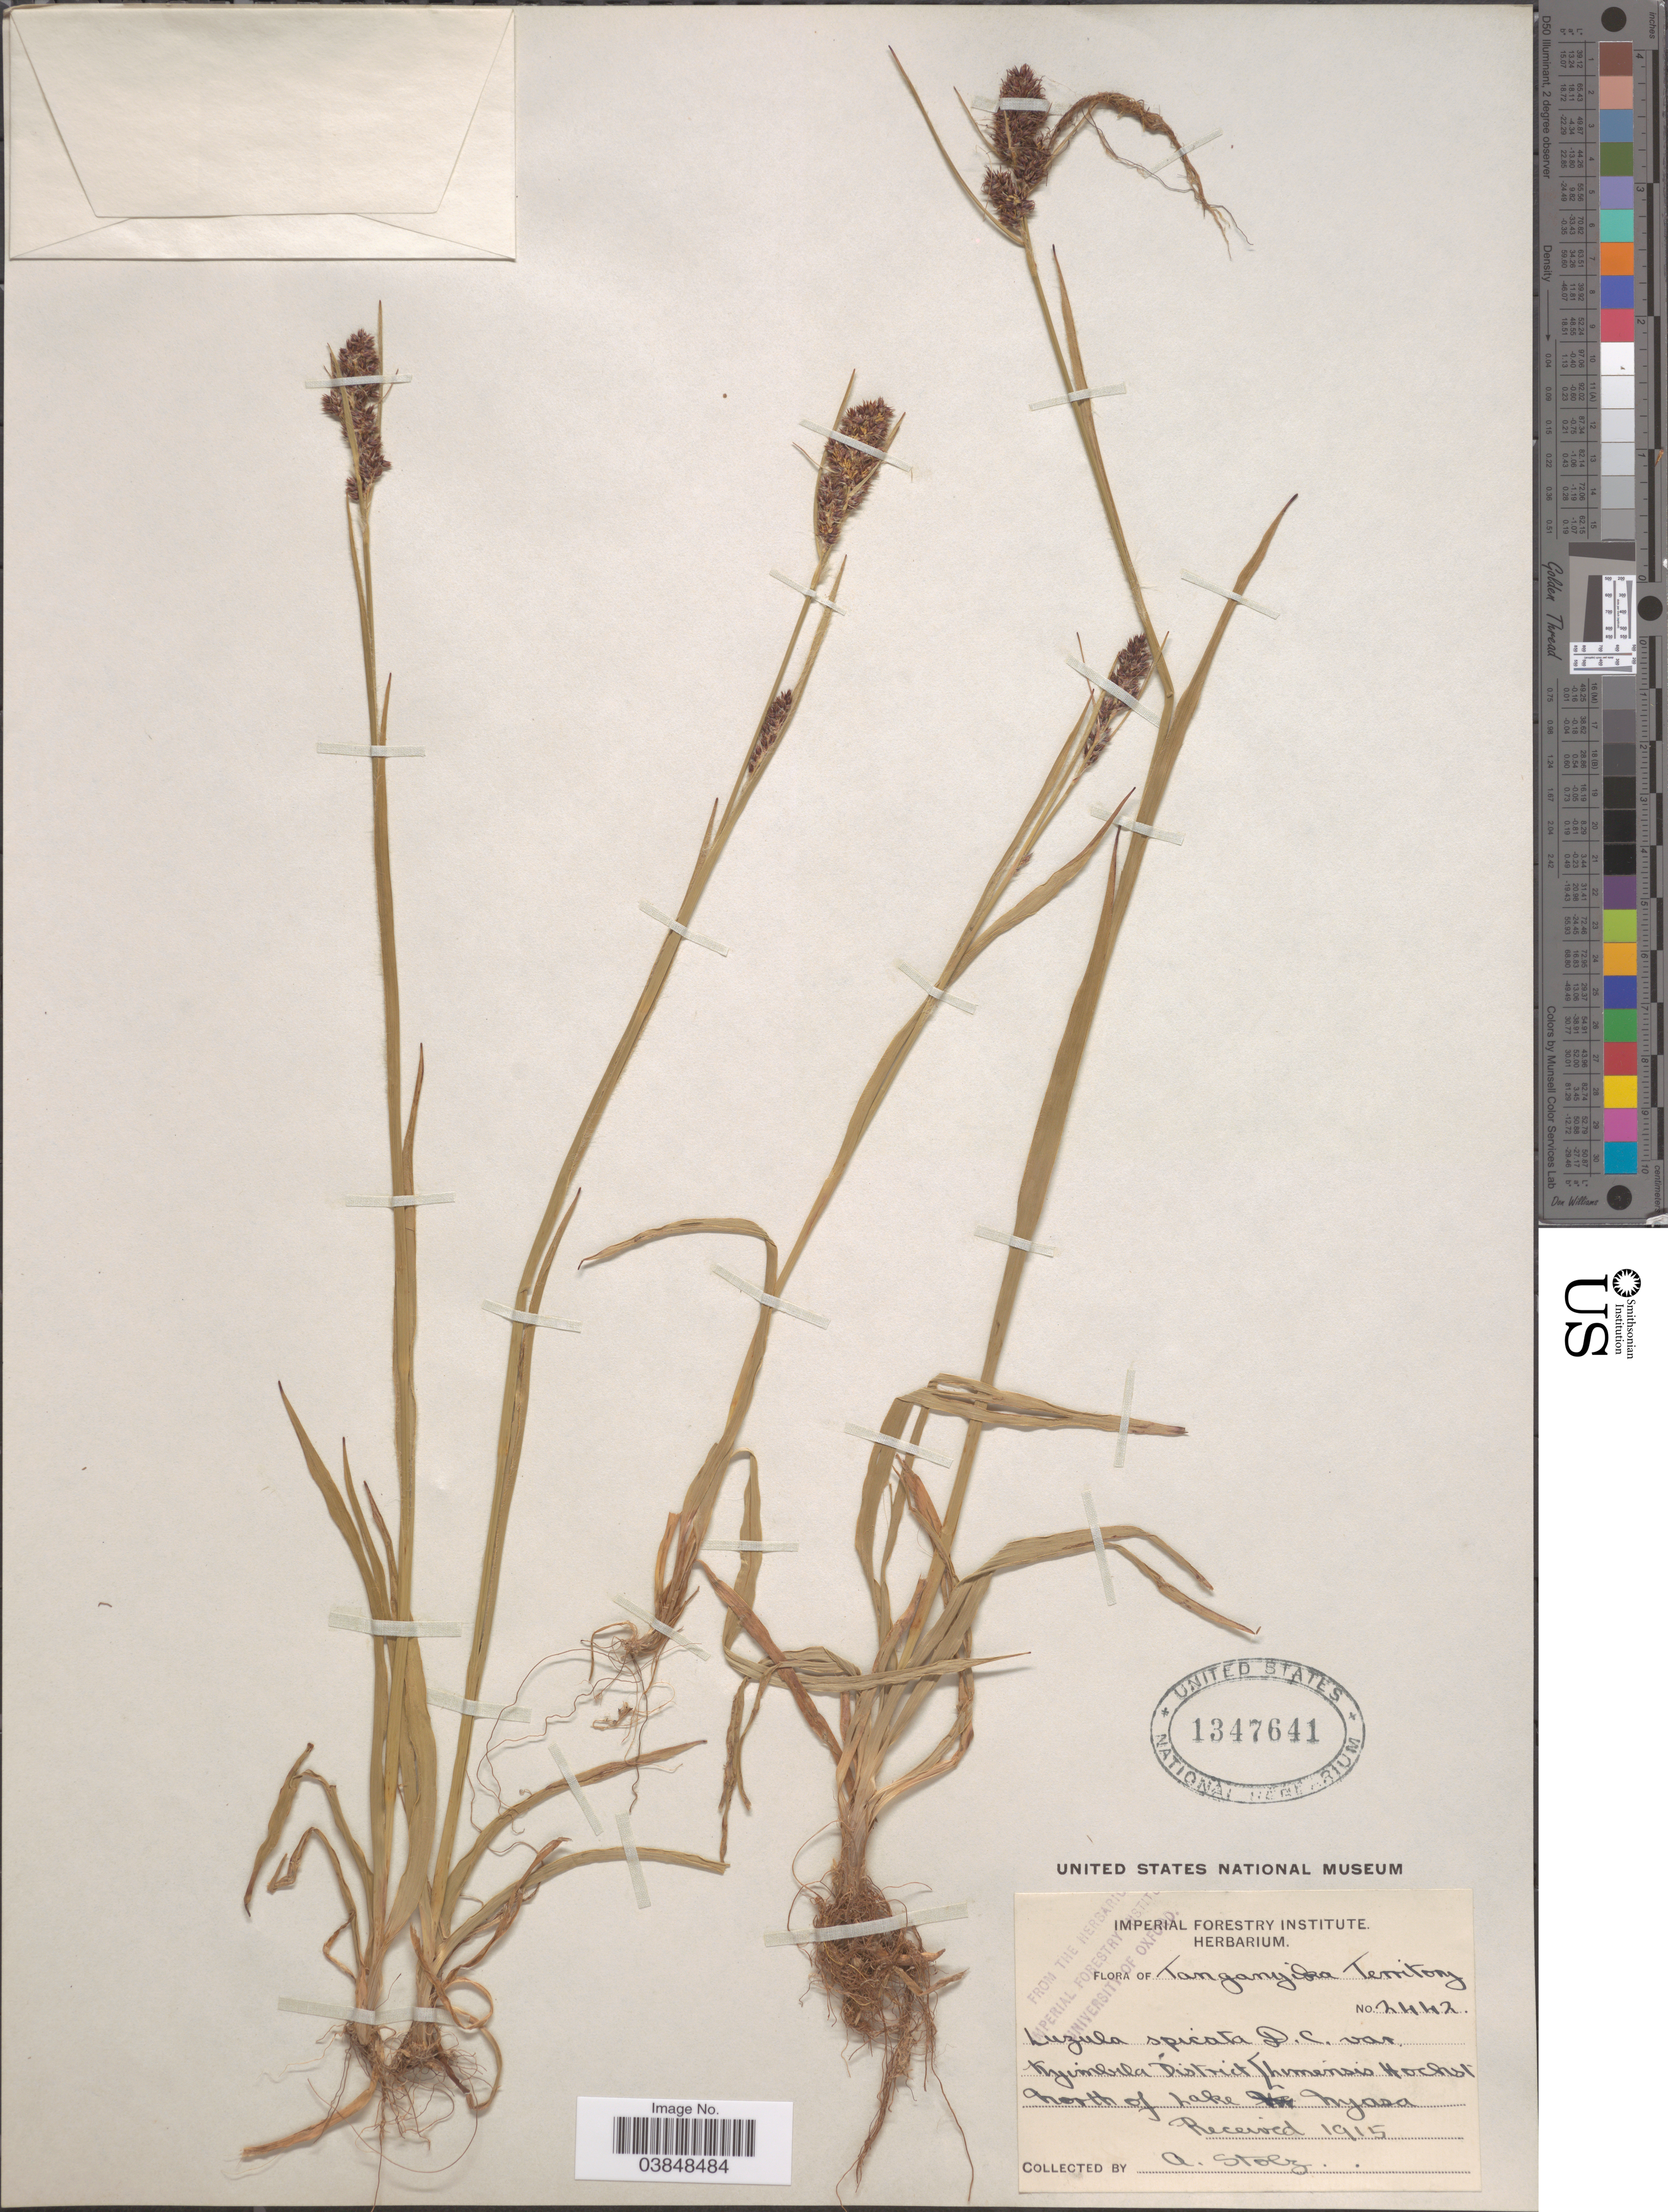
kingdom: Plantae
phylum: Tracheophyta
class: Liliopsida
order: Poales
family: Juncaceae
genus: Luzula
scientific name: Luzula spicata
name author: (L.) DC.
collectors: A. Stolz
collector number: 2442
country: Tanzania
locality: Tanganyika Territory. Kyimbila District. [humensis Hochst north of Lake Nyasa.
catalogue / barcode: US 1347641